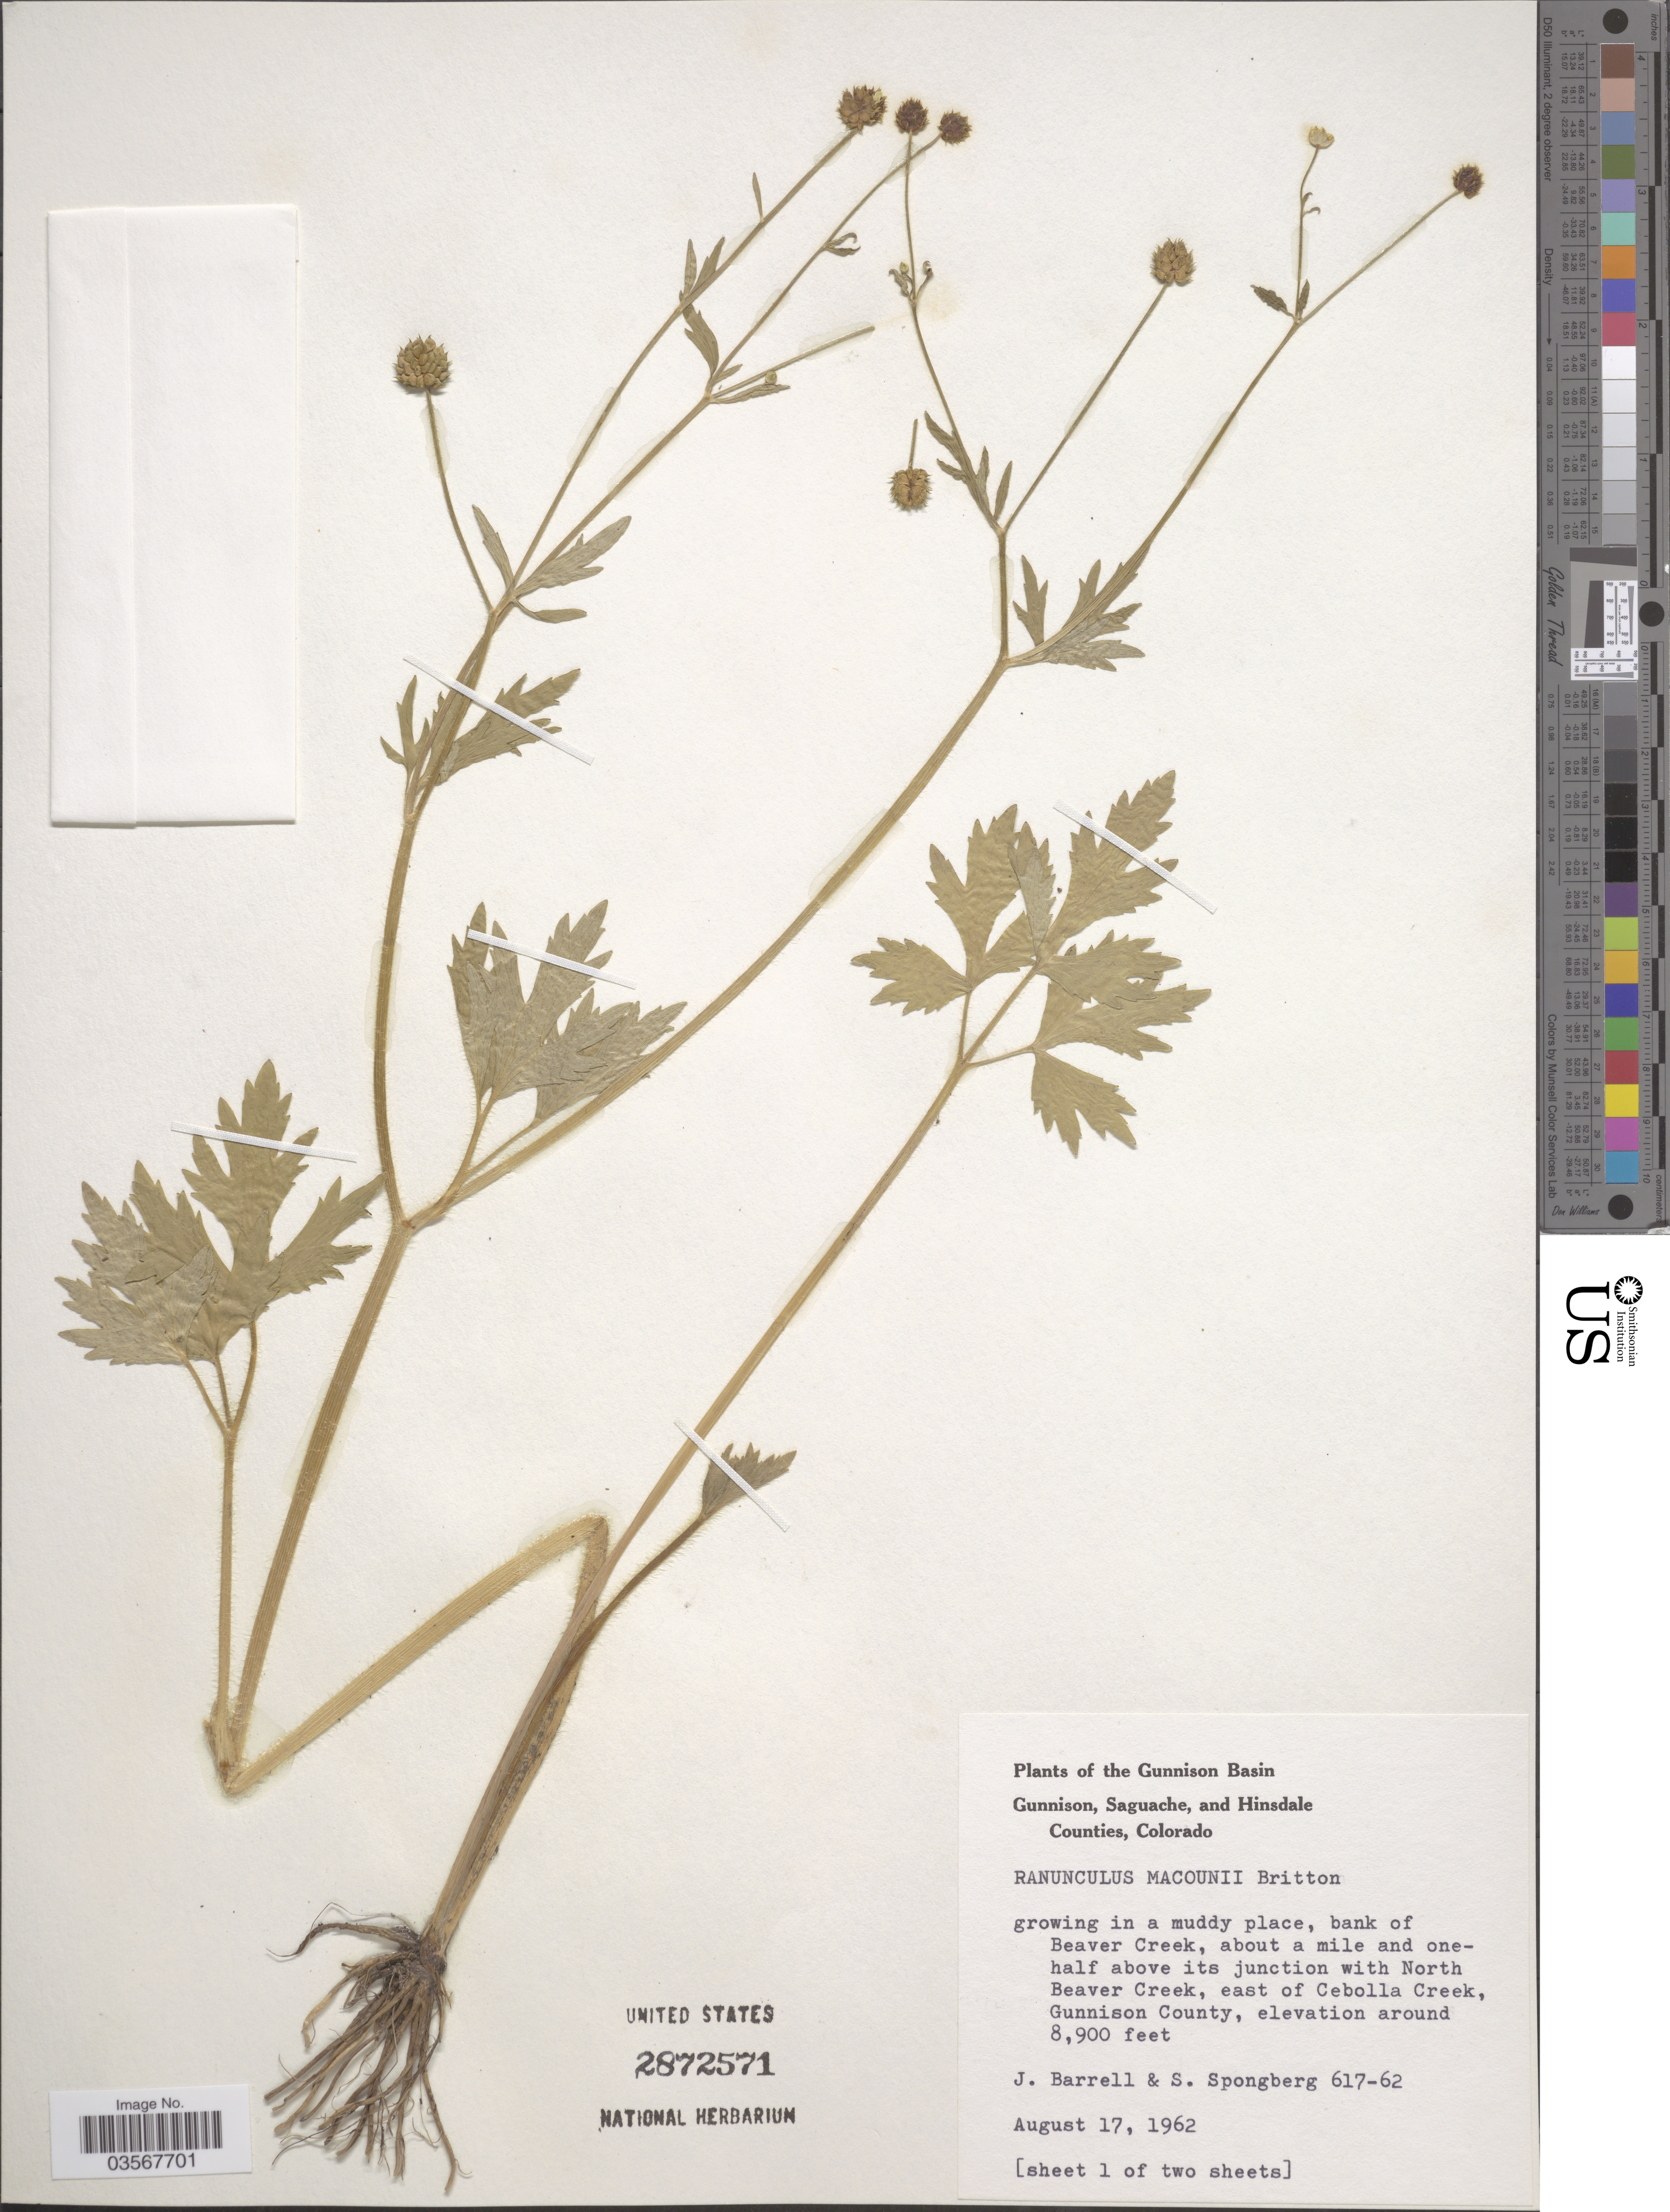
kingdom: Plantae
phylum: Tracheophyta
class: Magnoliopsida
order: Ranunculales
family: Ranunculaceae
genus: Ranunculus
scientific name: Ranunculus macounii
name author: Britton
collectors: J. Barrell & S. A.Spongberg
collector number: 617-62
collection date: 1962-08-17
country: United States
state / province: Colorado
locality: The Gunnison Basin. Bank of Beaver Creek, about a mile and one-half above its junction with North Beaver Creek, east of Cebolla Creek, Gunnison County.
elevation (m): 2713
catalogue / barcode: US 2872571